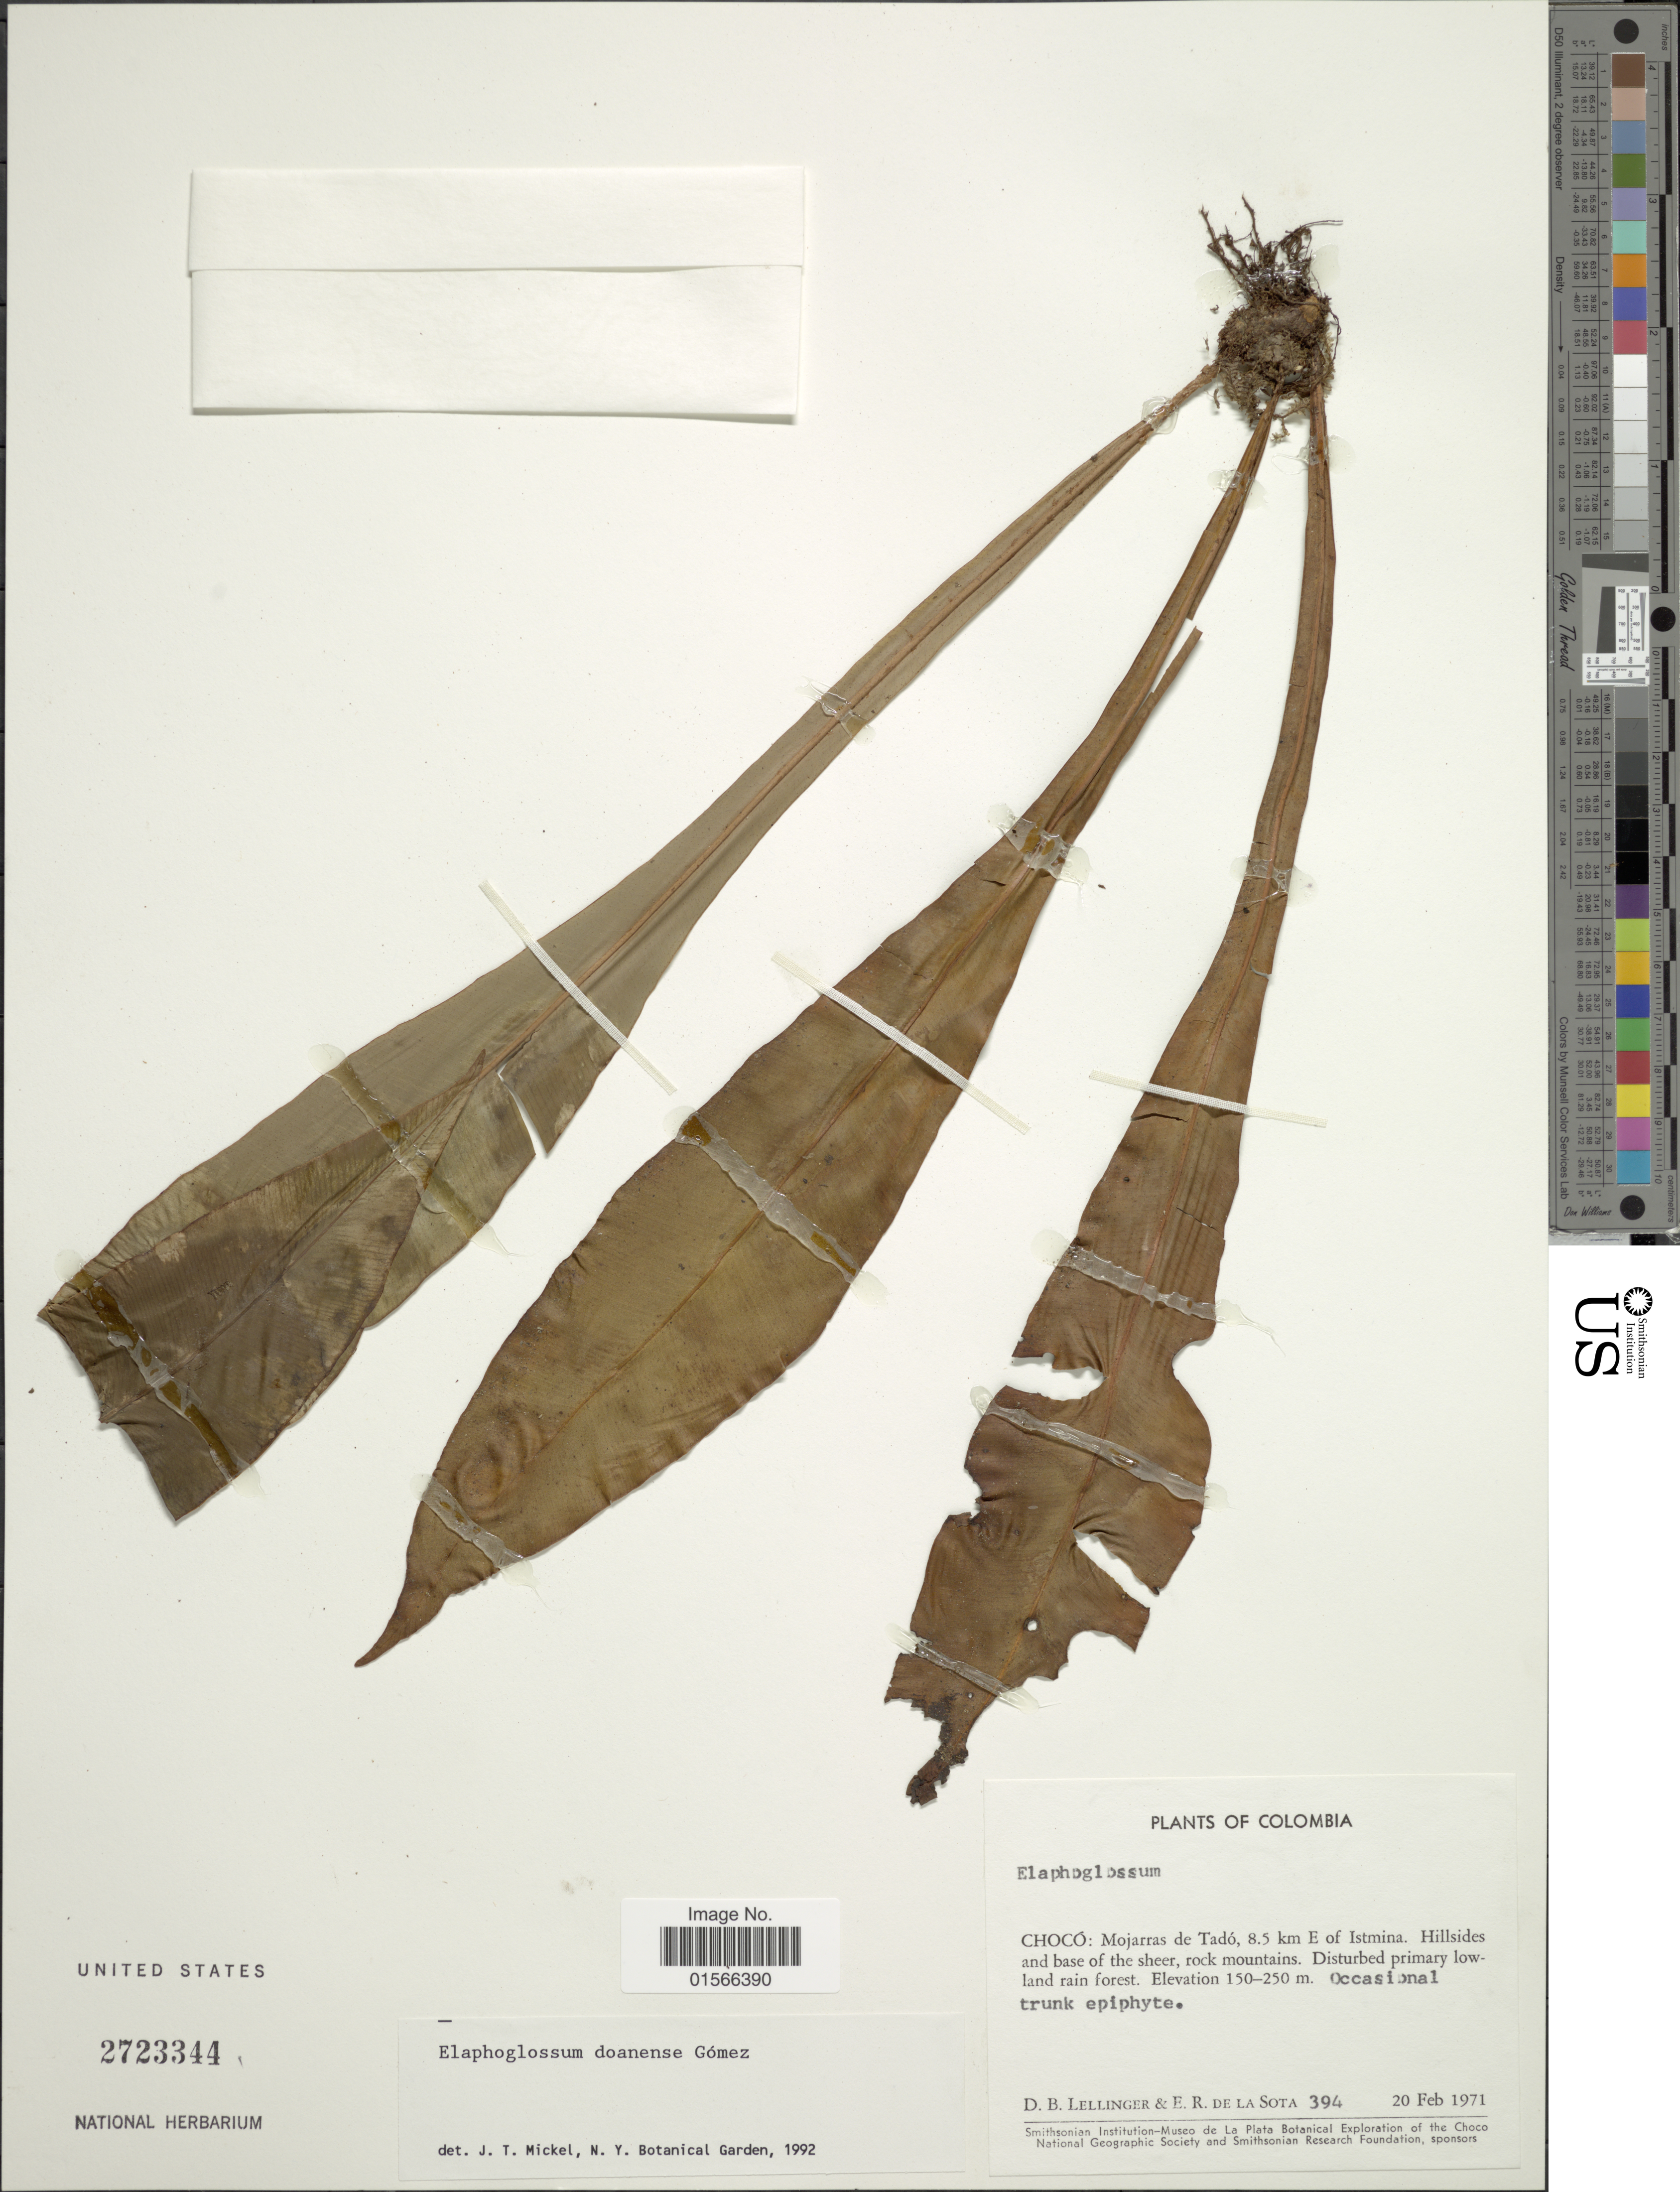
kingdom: Plantae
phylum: Tracheophyta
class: Polypodiopsida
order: Polypodiales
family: Dryopteridaceae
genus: Elaphoglossum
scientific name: Elaphoglossum doanense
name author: L.D. Gómez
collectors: D. B. Lellinger & E. R. de la Sota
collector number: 394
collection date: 1971-02-20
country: Colombia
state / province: Chocó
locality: Mojarras de Tadó, 8.5 km E of Istmina. Hillsides and base of the sheer, rock mountains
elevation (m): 150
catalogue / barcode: US 2723344